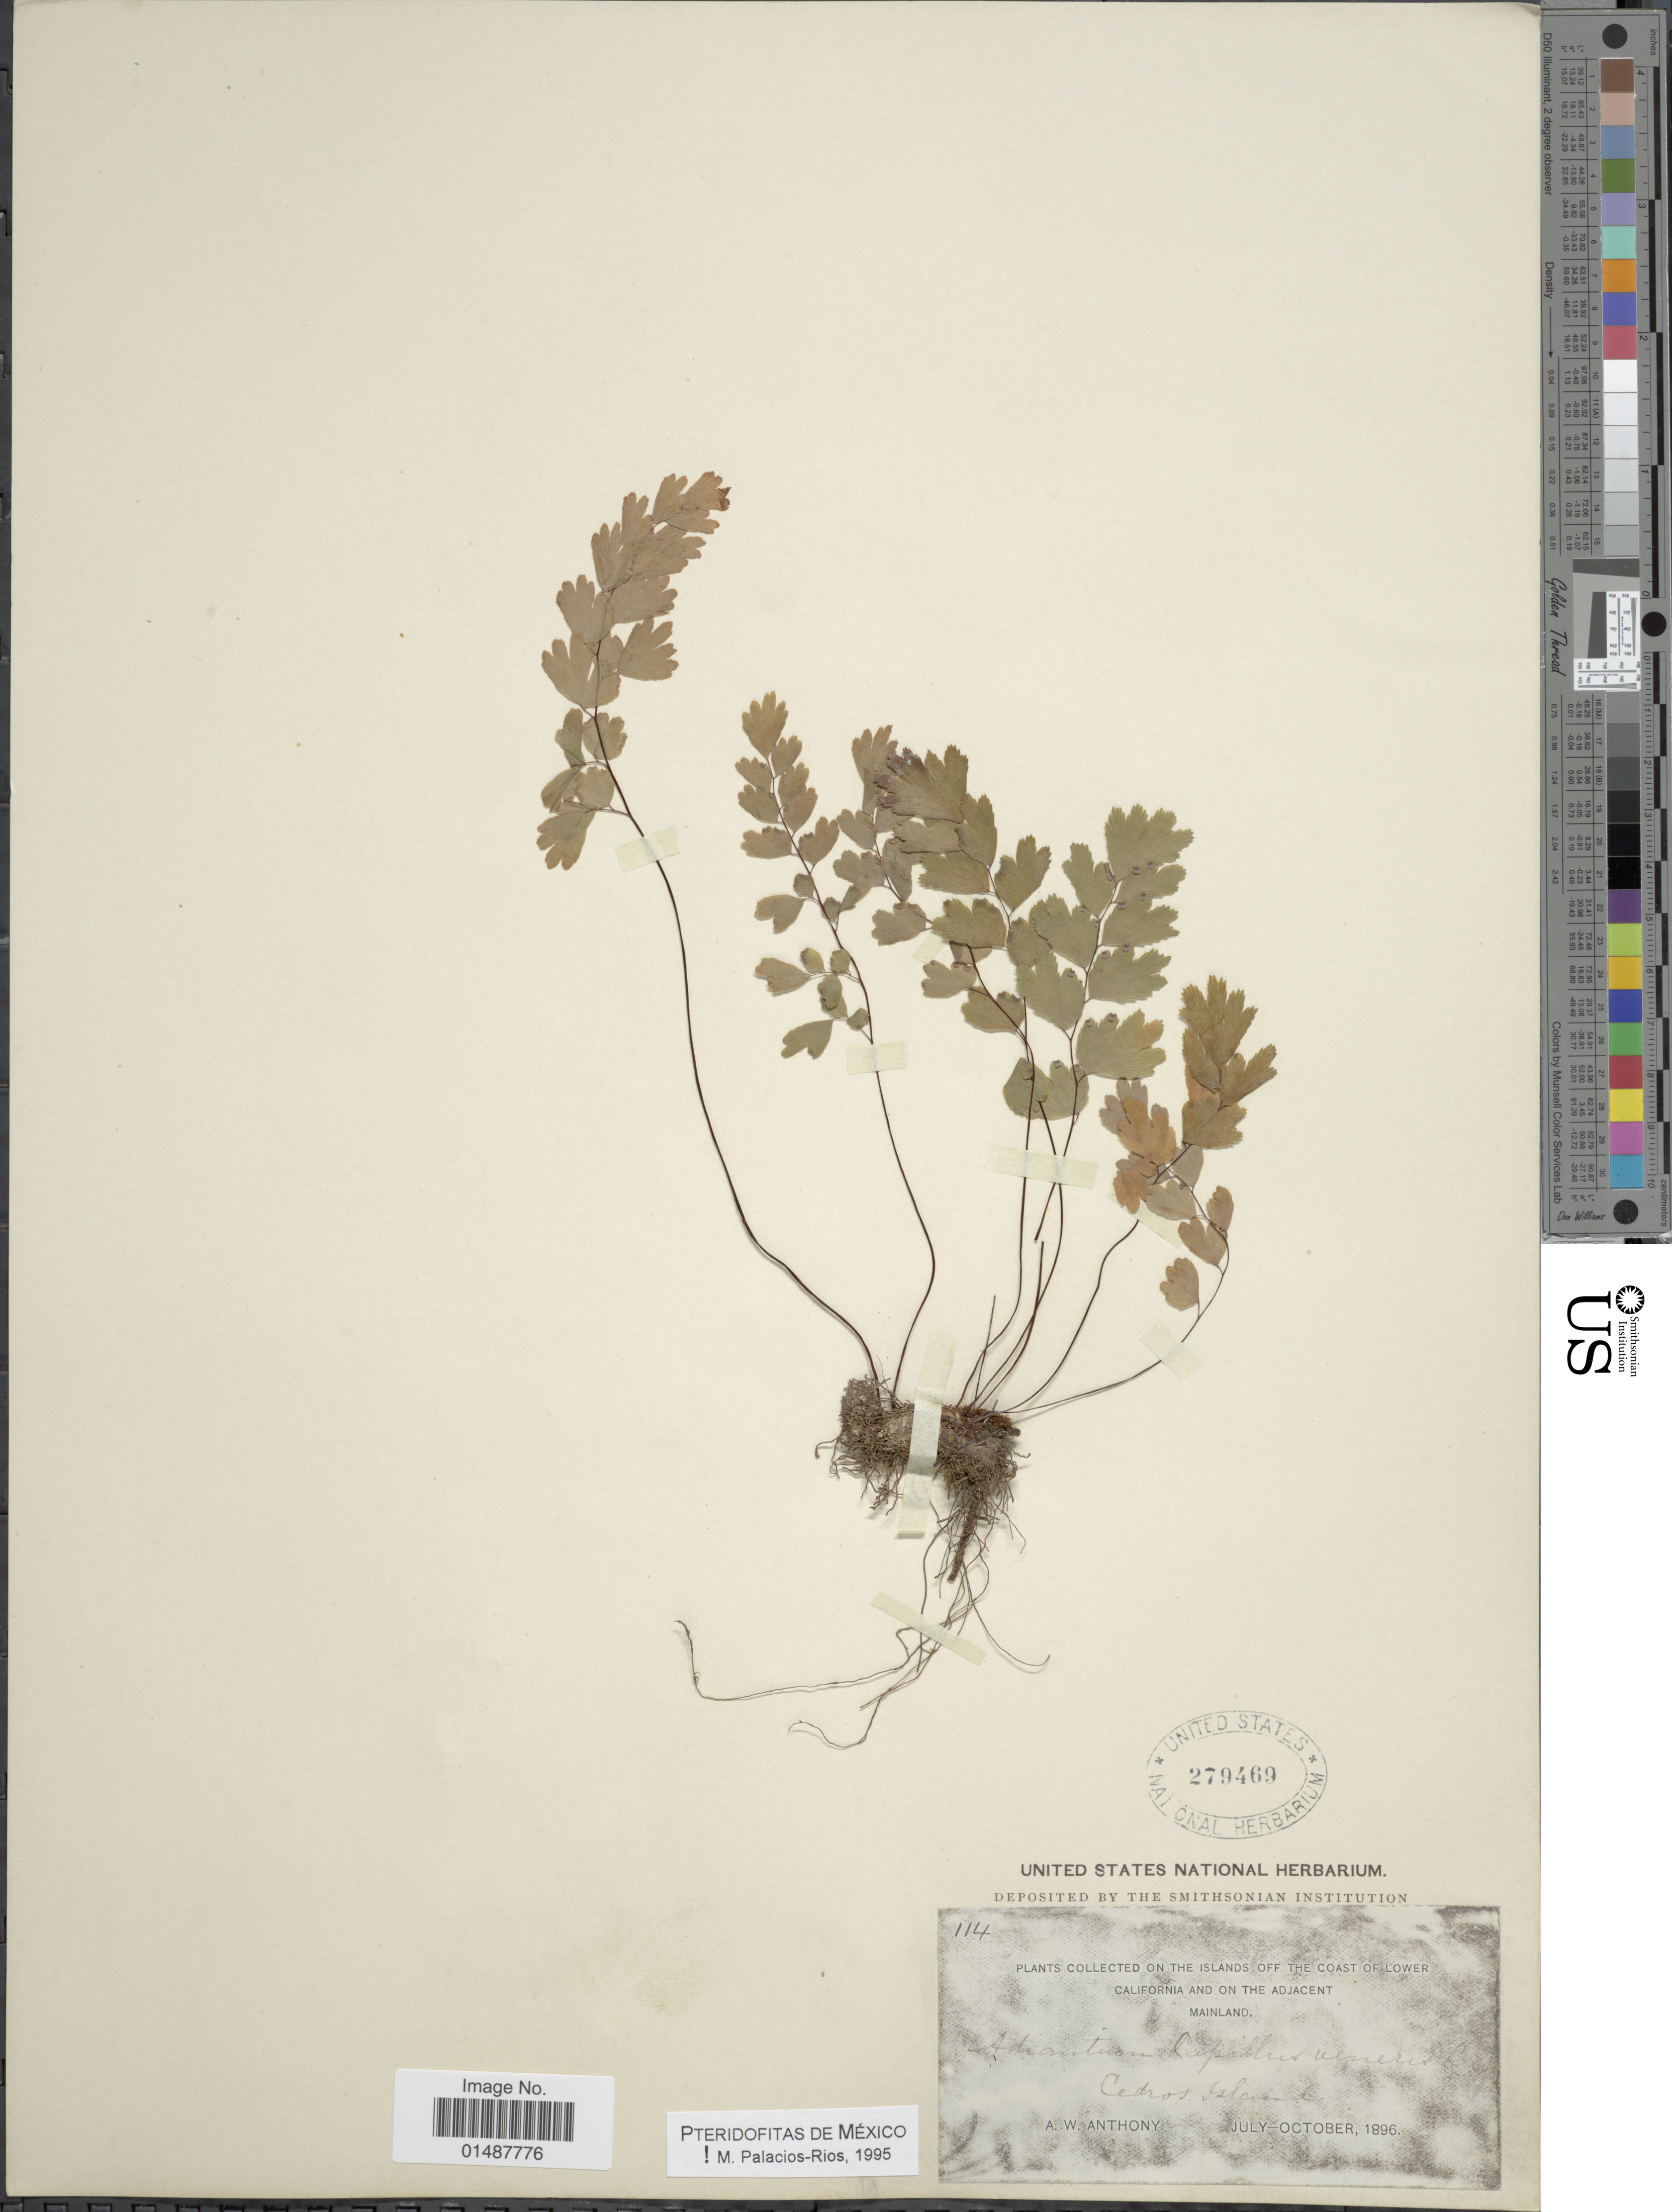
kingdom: Plantae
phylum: Tracheophyta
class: Polypodiopsida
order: Polypodiales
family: Pteridaceae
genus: Adiantum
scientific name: Adiantum capillus-veneris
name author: L.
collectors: A. W. Anthony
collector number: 114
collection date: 1896-07/1896-10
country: Mexico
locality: On The Islands off the coast of Lower California and on the Adjacent Mainland, Cedros island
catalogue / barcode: US 279469